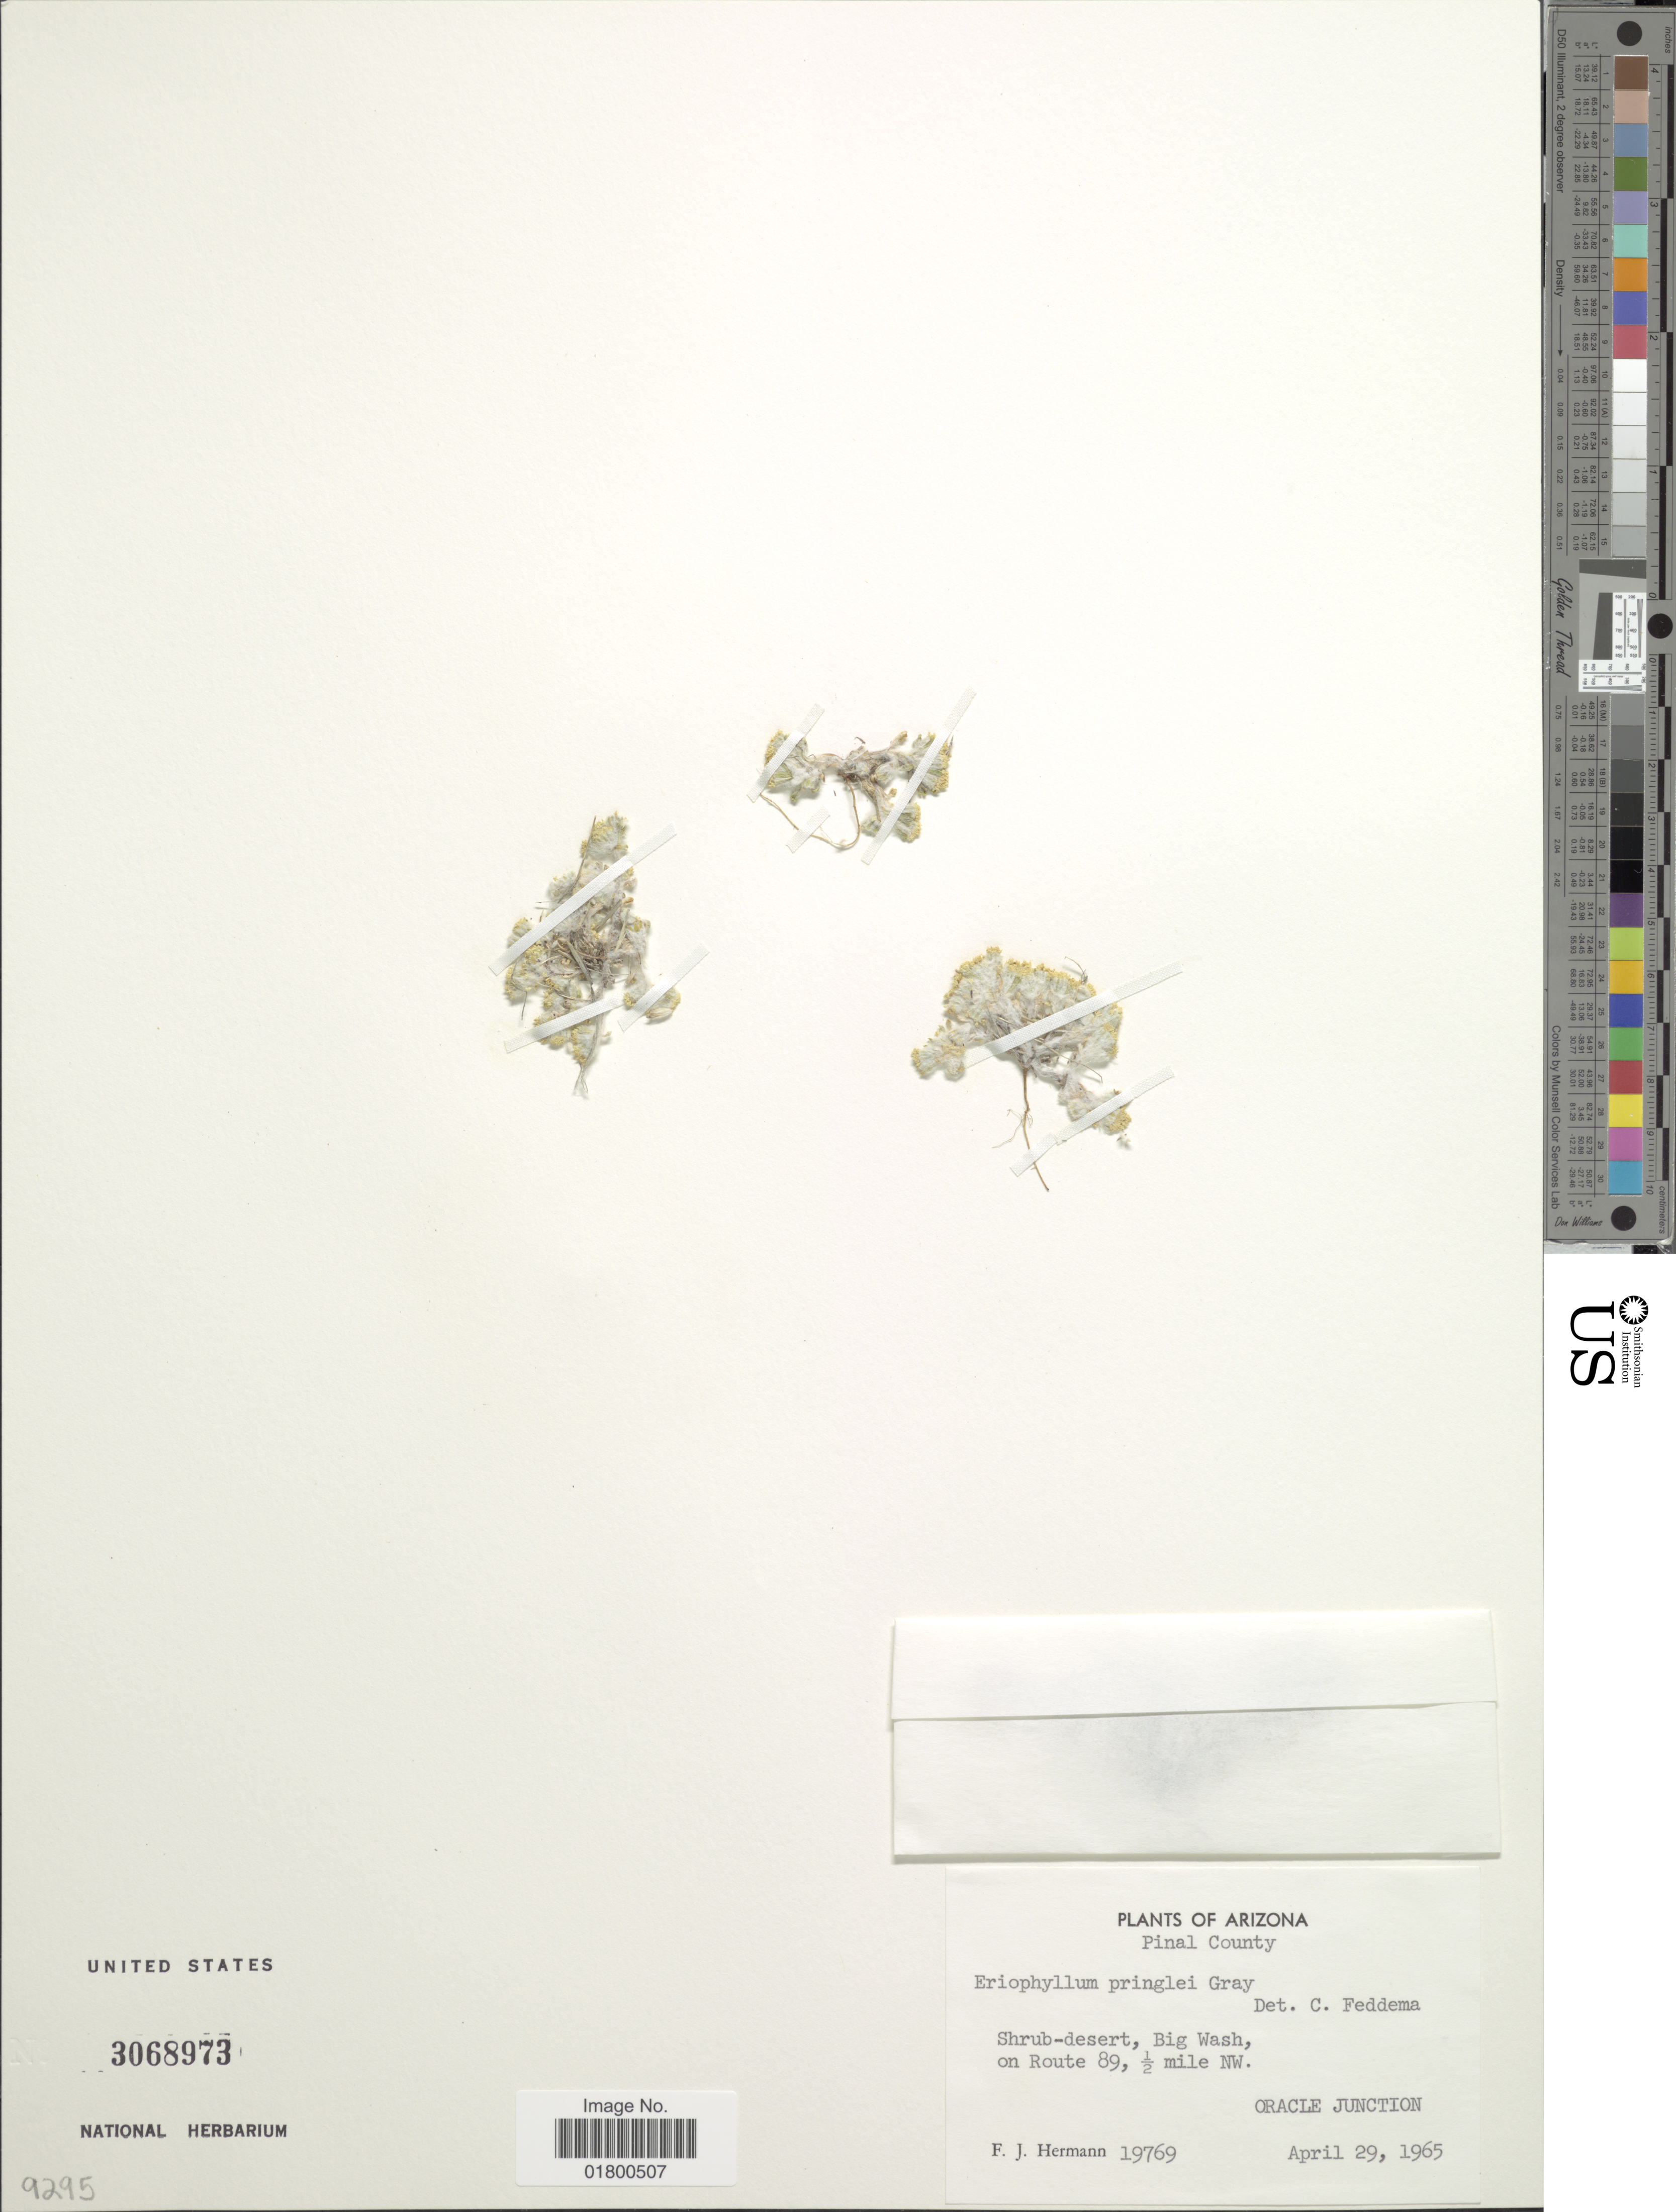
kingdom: Plantae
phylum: Tracheophyta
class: Magnoliopsida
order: Asterales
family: Asteraceae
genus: Eriophyllum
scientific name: Eriophyllum pringlei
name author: A. Gray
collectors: F. J. Hermann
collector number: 19769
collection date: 1965-04-29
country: United States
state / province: Arizona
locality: Pinal County, Big Wash, on Route 89, ½ mile NW, Oracle Junction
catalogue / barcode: US 3068973